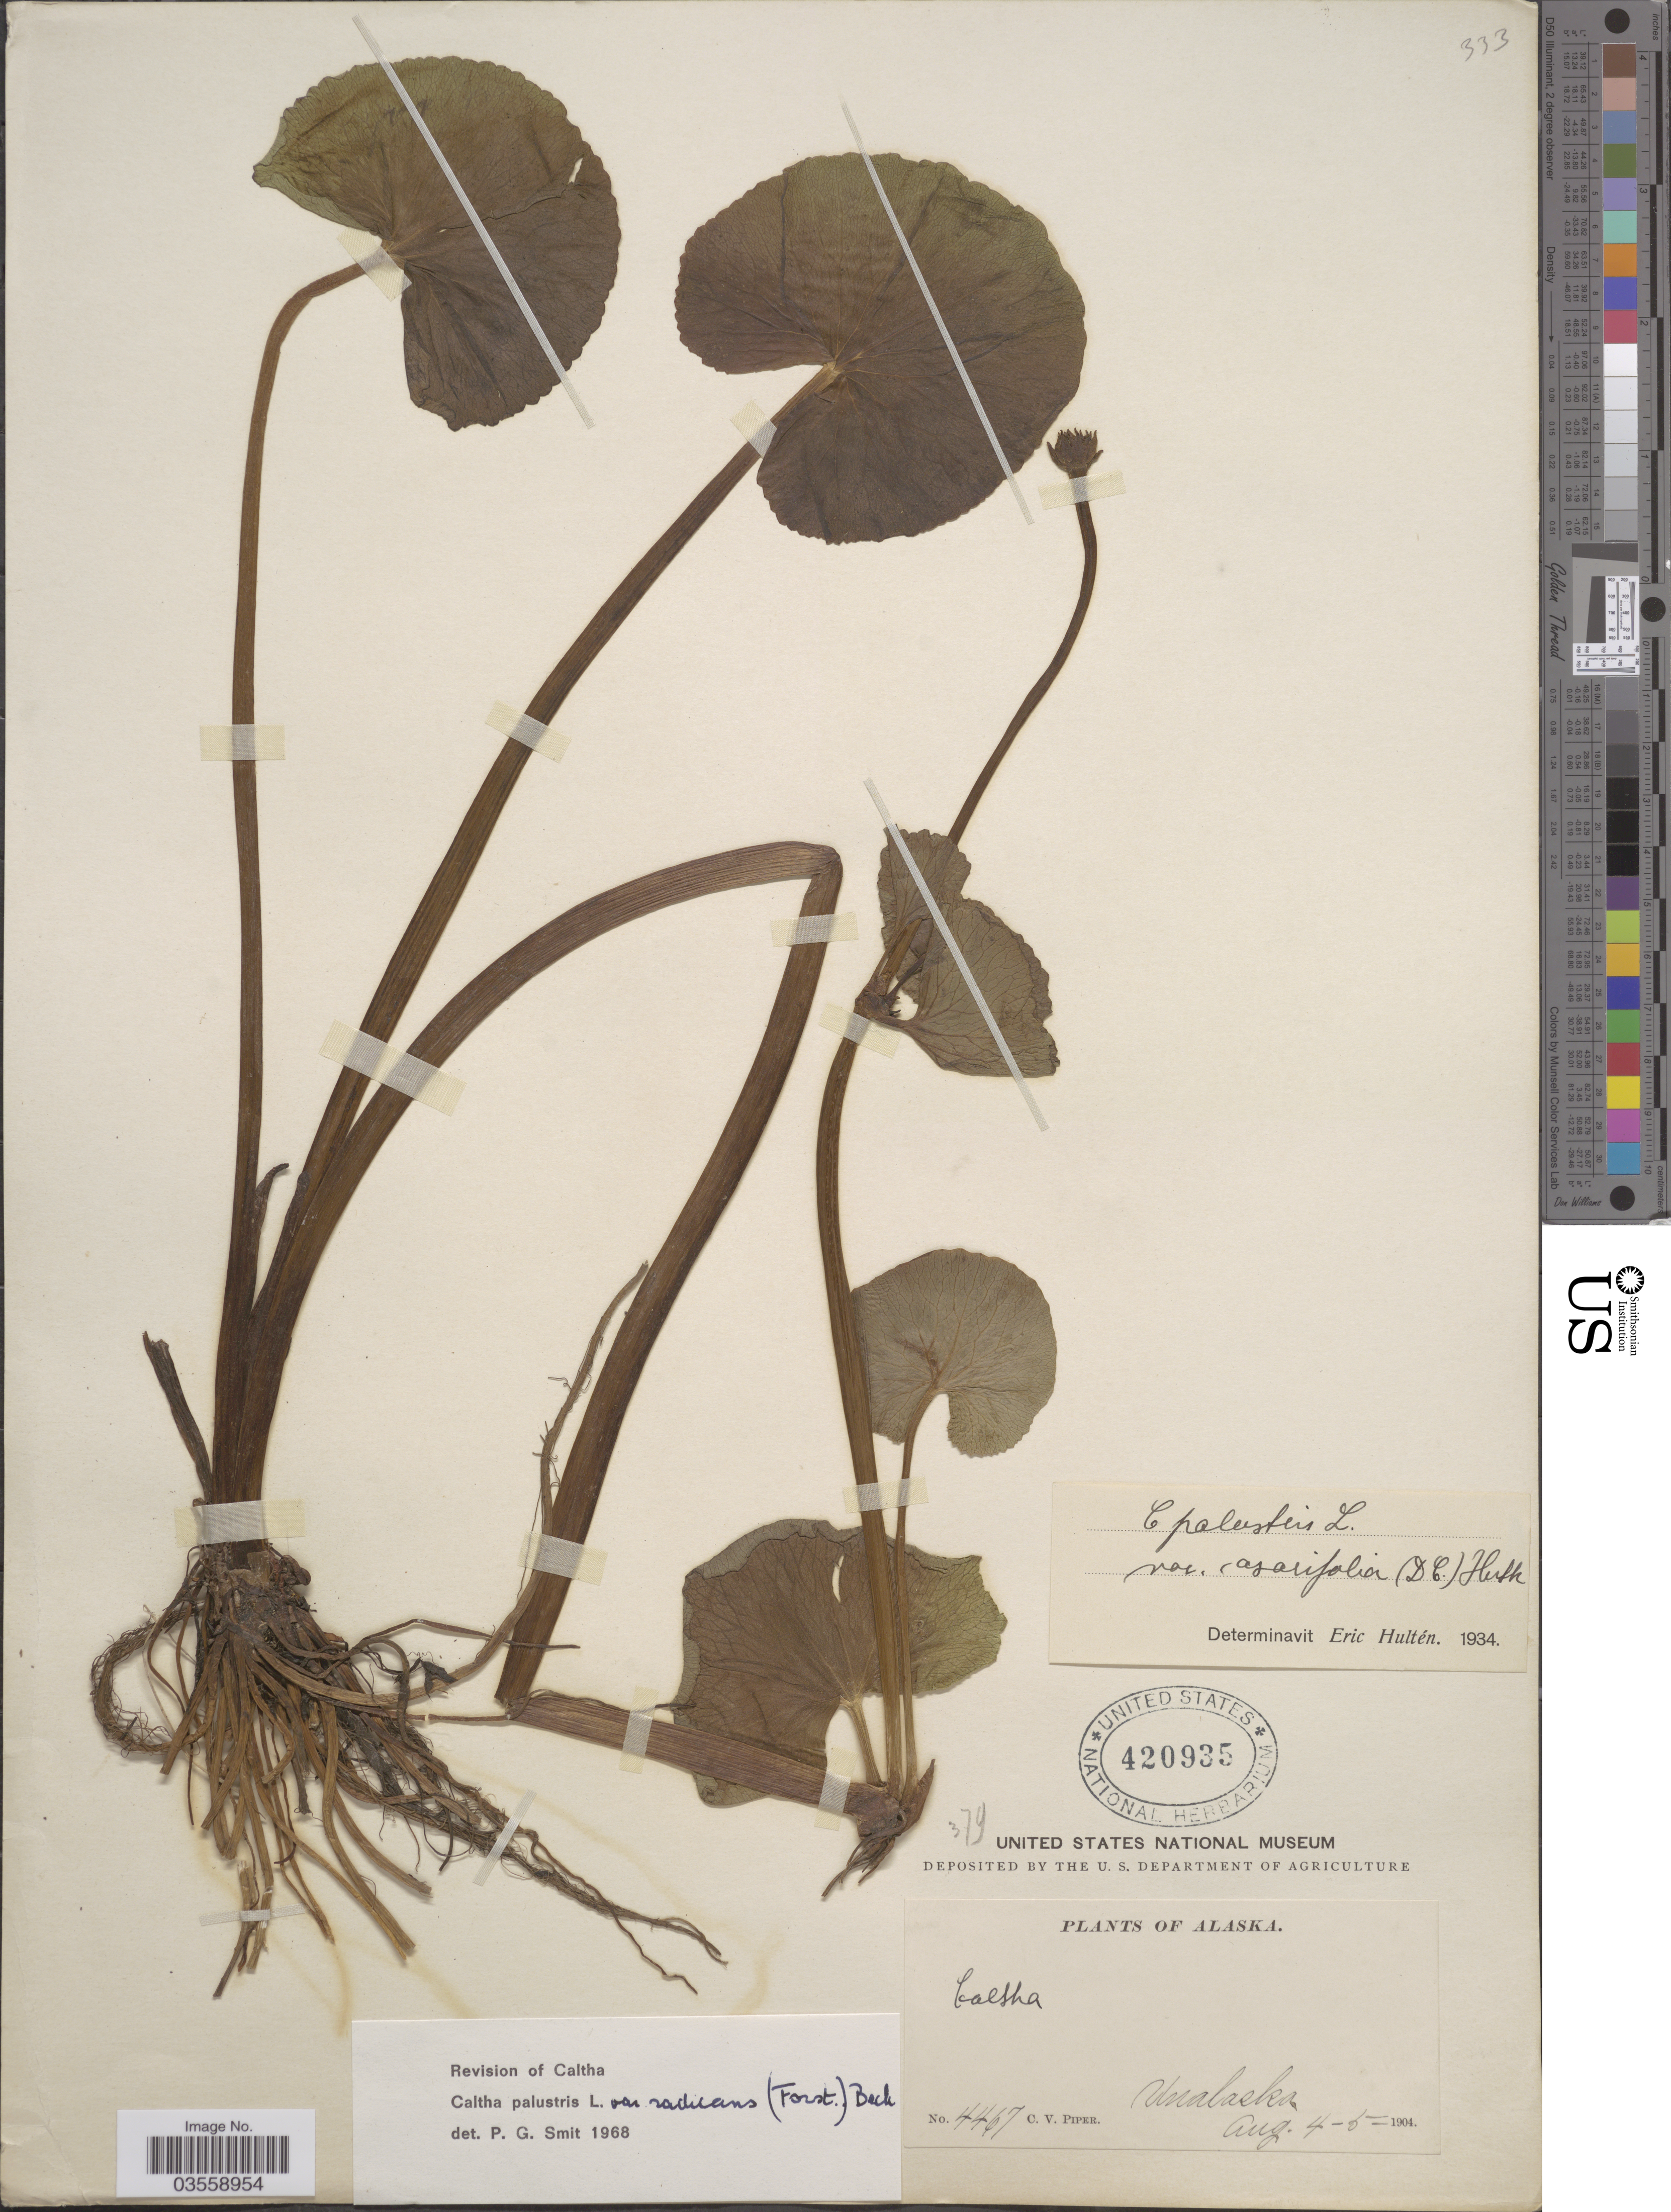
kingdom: Plantae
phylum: Tracheophyta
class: Magnoliopsida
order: Ranunculales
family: Ranunculaceae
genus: Caltha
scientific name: Caltha palustris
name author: L.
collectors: C. V. Piper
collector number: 4467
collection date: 1904-08-04/1904-08-05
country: United States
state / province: Alaska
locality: Unalaska.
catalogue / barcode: US 420935